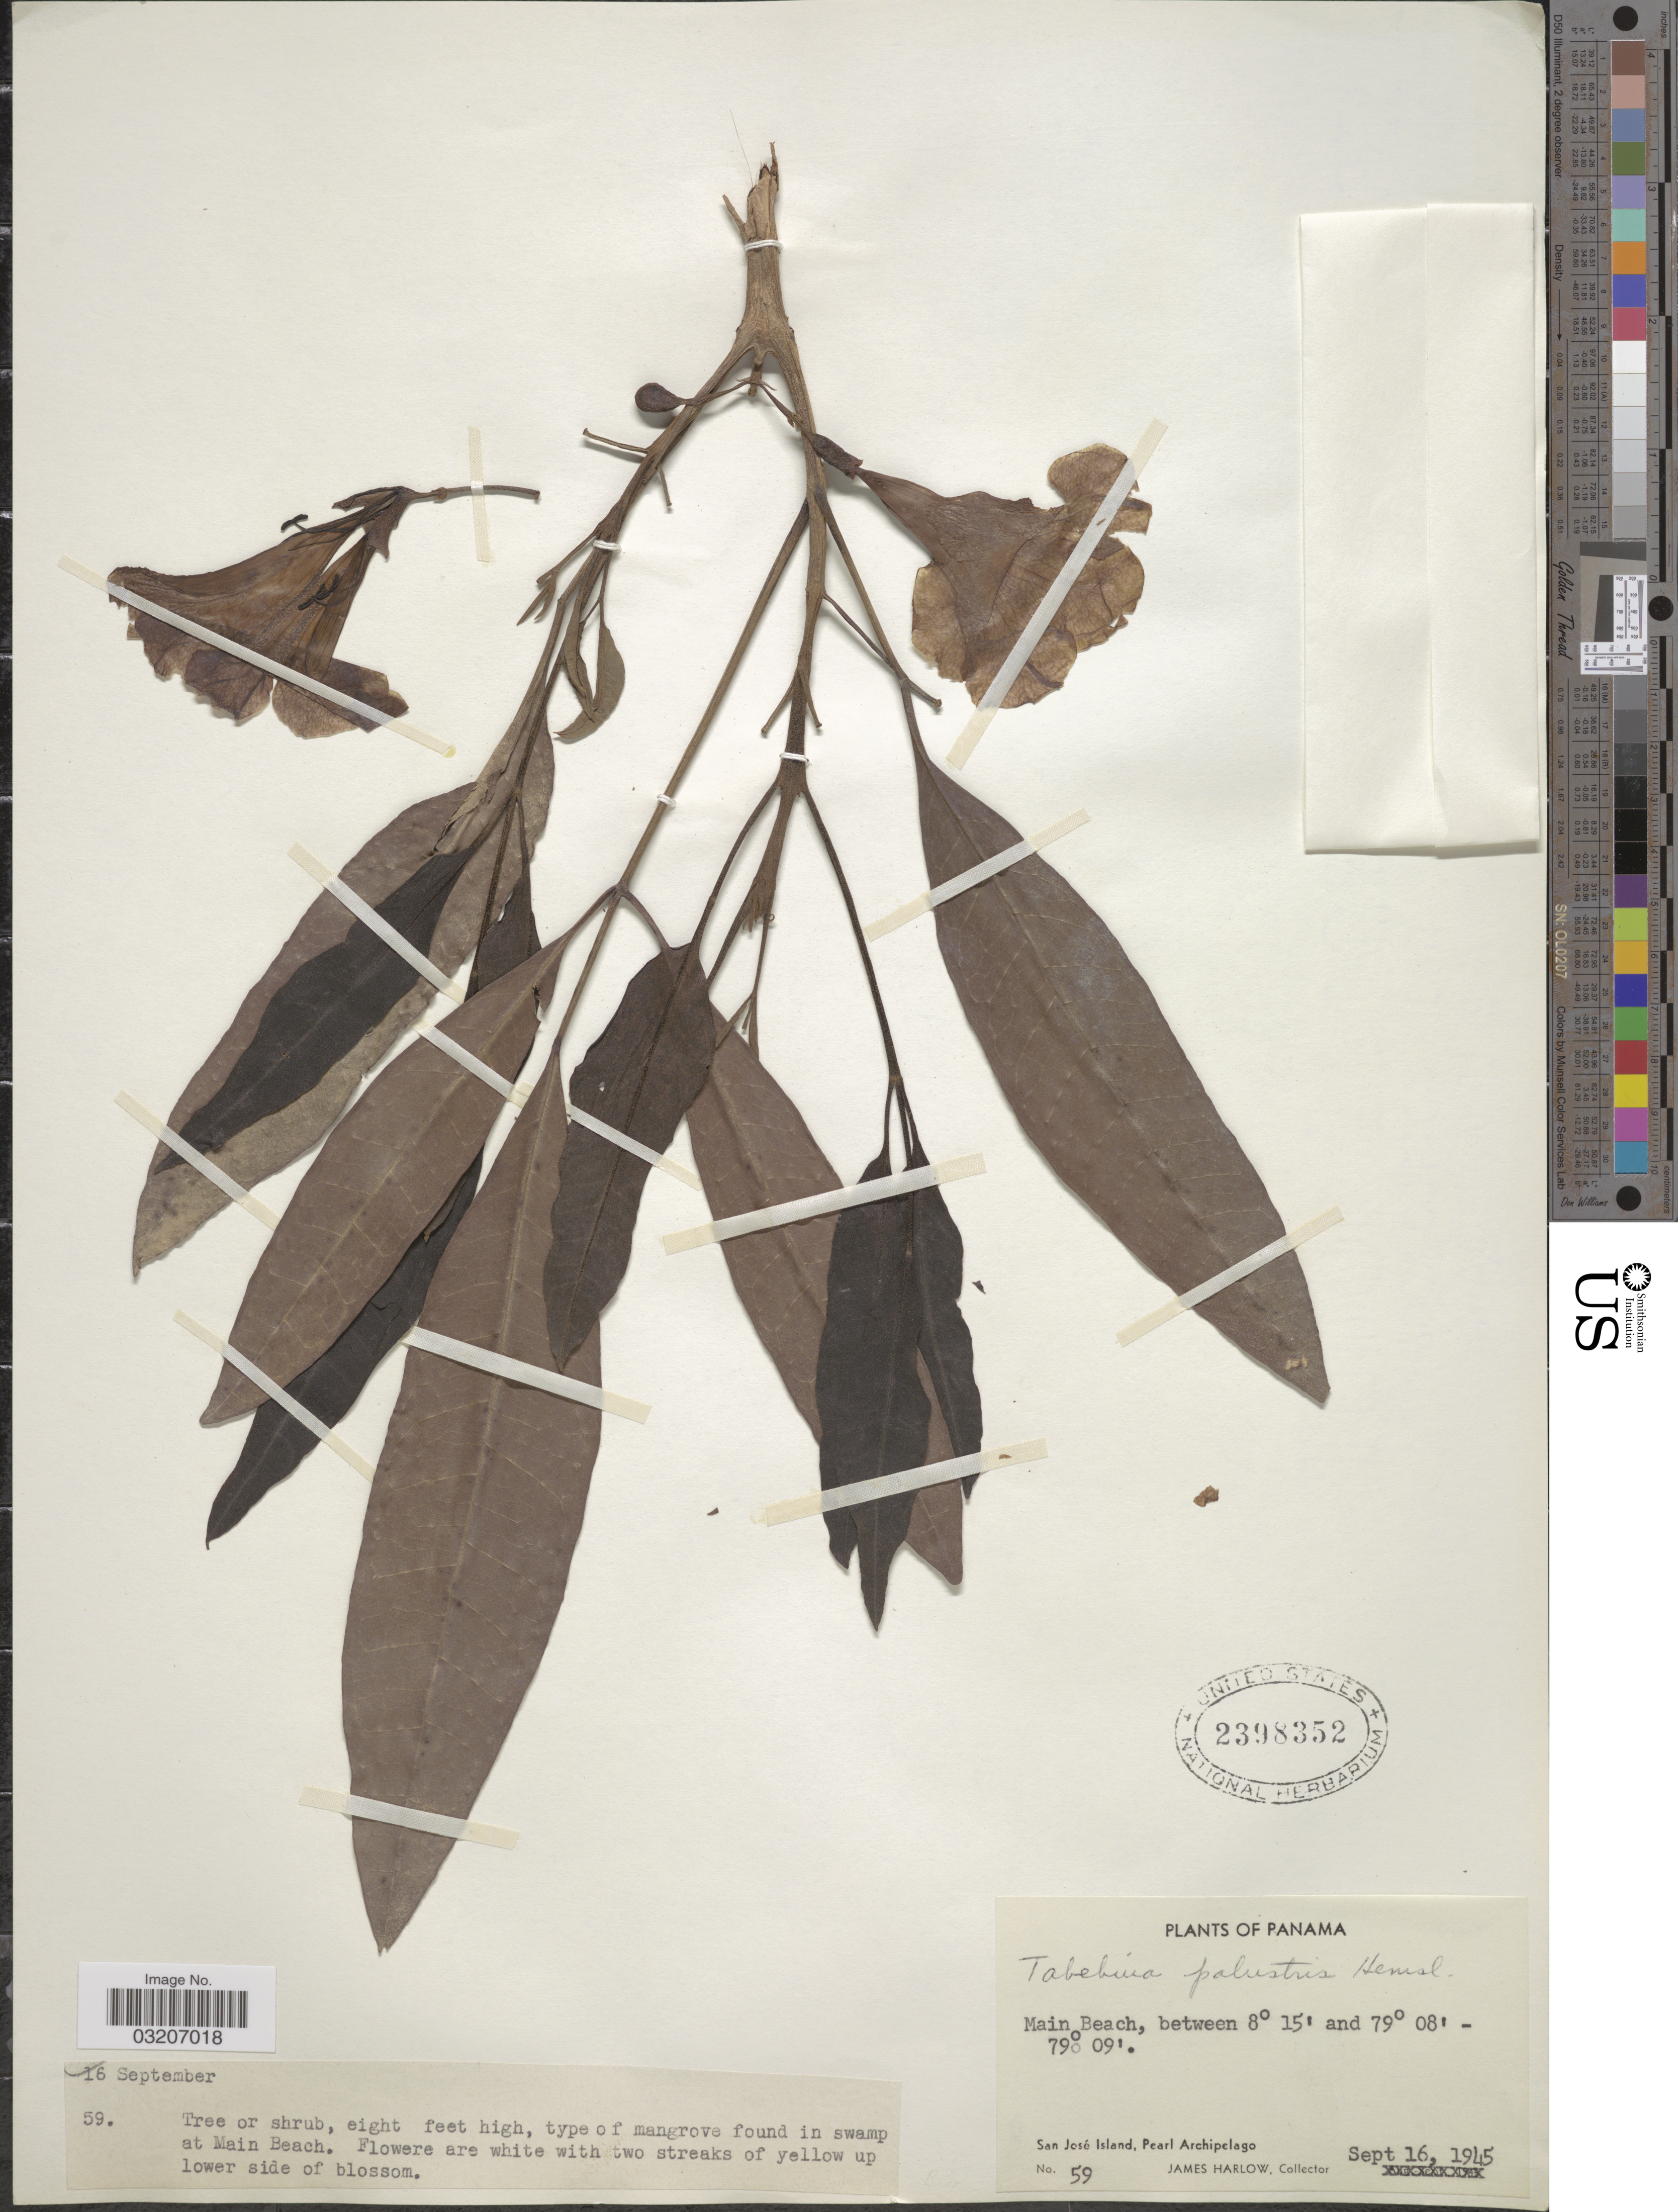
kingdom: Plantae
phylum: Tracheophyta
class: Magnoliopsida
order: Lamiales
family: Bignoniaceae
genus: Tabebuia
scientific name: Tabebuia palustris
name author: Hemsl.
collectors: J. Harlow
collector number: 59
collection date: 1945-09-16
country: Panama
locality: Main Beach. San José Island, Pearl Archipelago.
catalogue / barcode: US 2398352